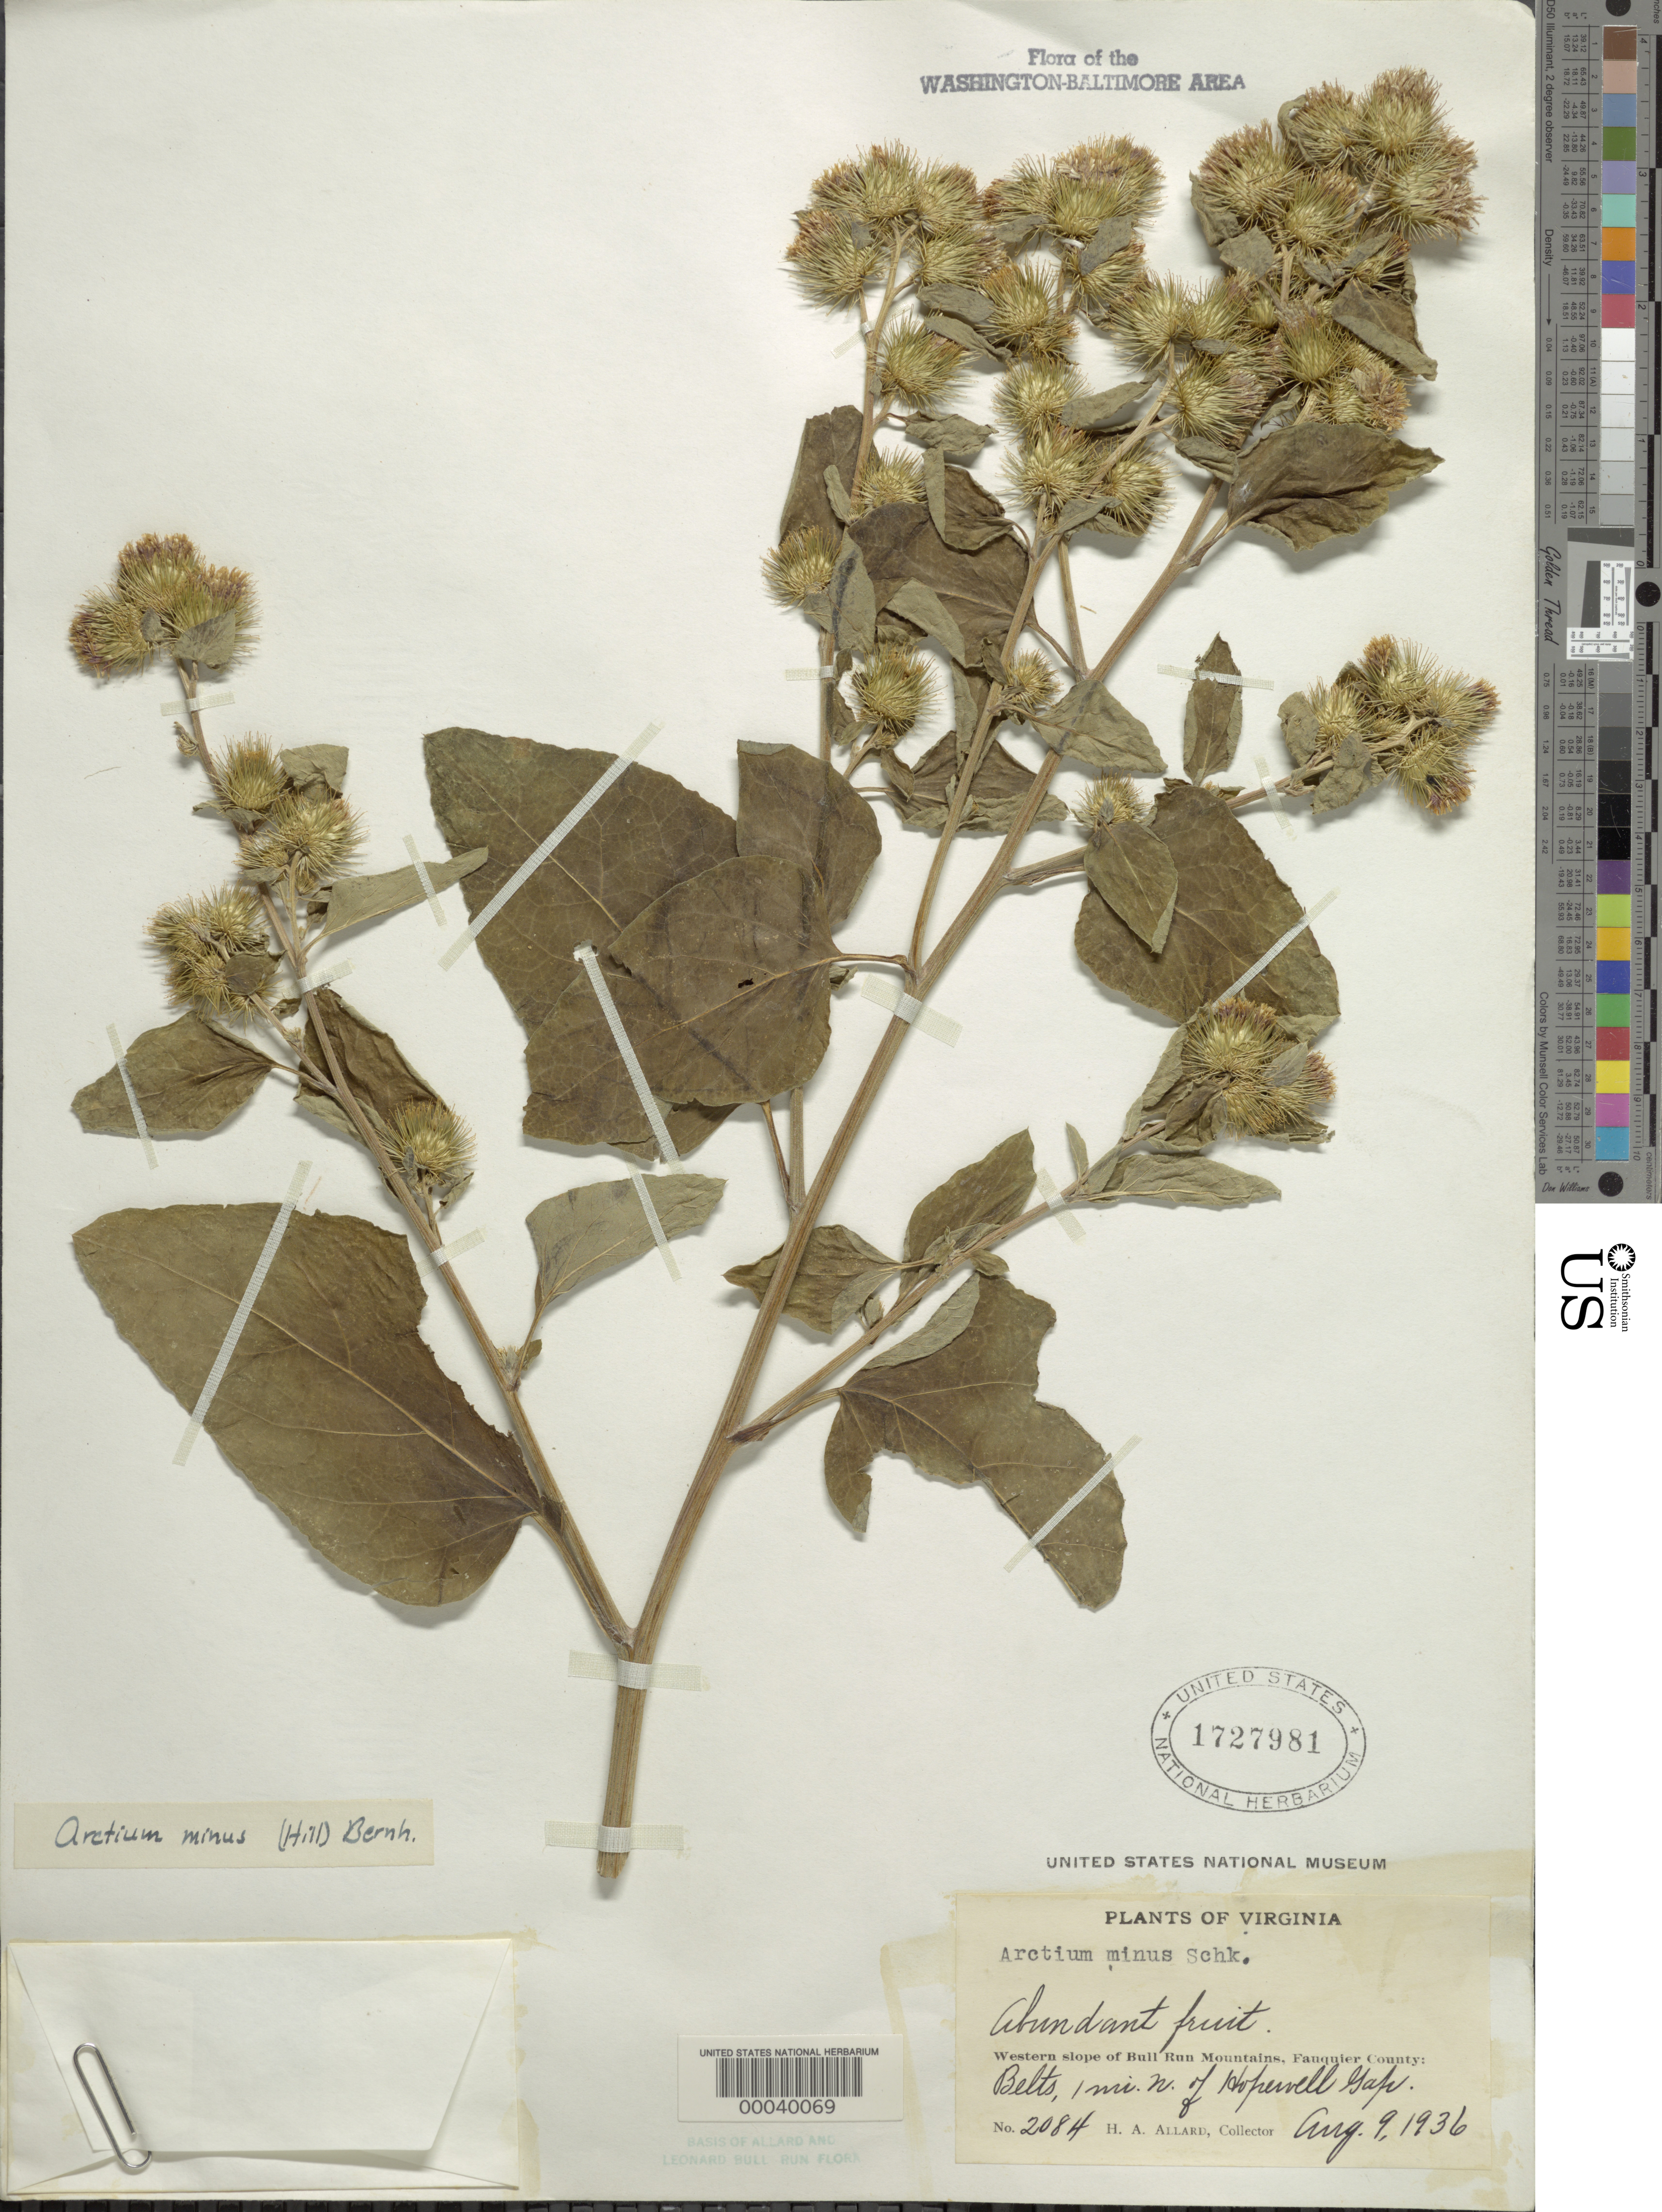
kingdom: Plantae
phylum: Tracheophyta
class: Magnoliopsida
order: Asterales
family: Asteraceae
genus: Arctium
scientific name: Arctium minus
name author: (Hill) Bernh.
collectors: H. A. Allard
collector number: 2084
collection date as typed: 09 Aug 1936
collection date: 1936-08-09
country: United States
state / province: Virginia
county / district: Fauquier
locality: Belts north of Hopewell Gap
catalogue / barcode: US 1727981